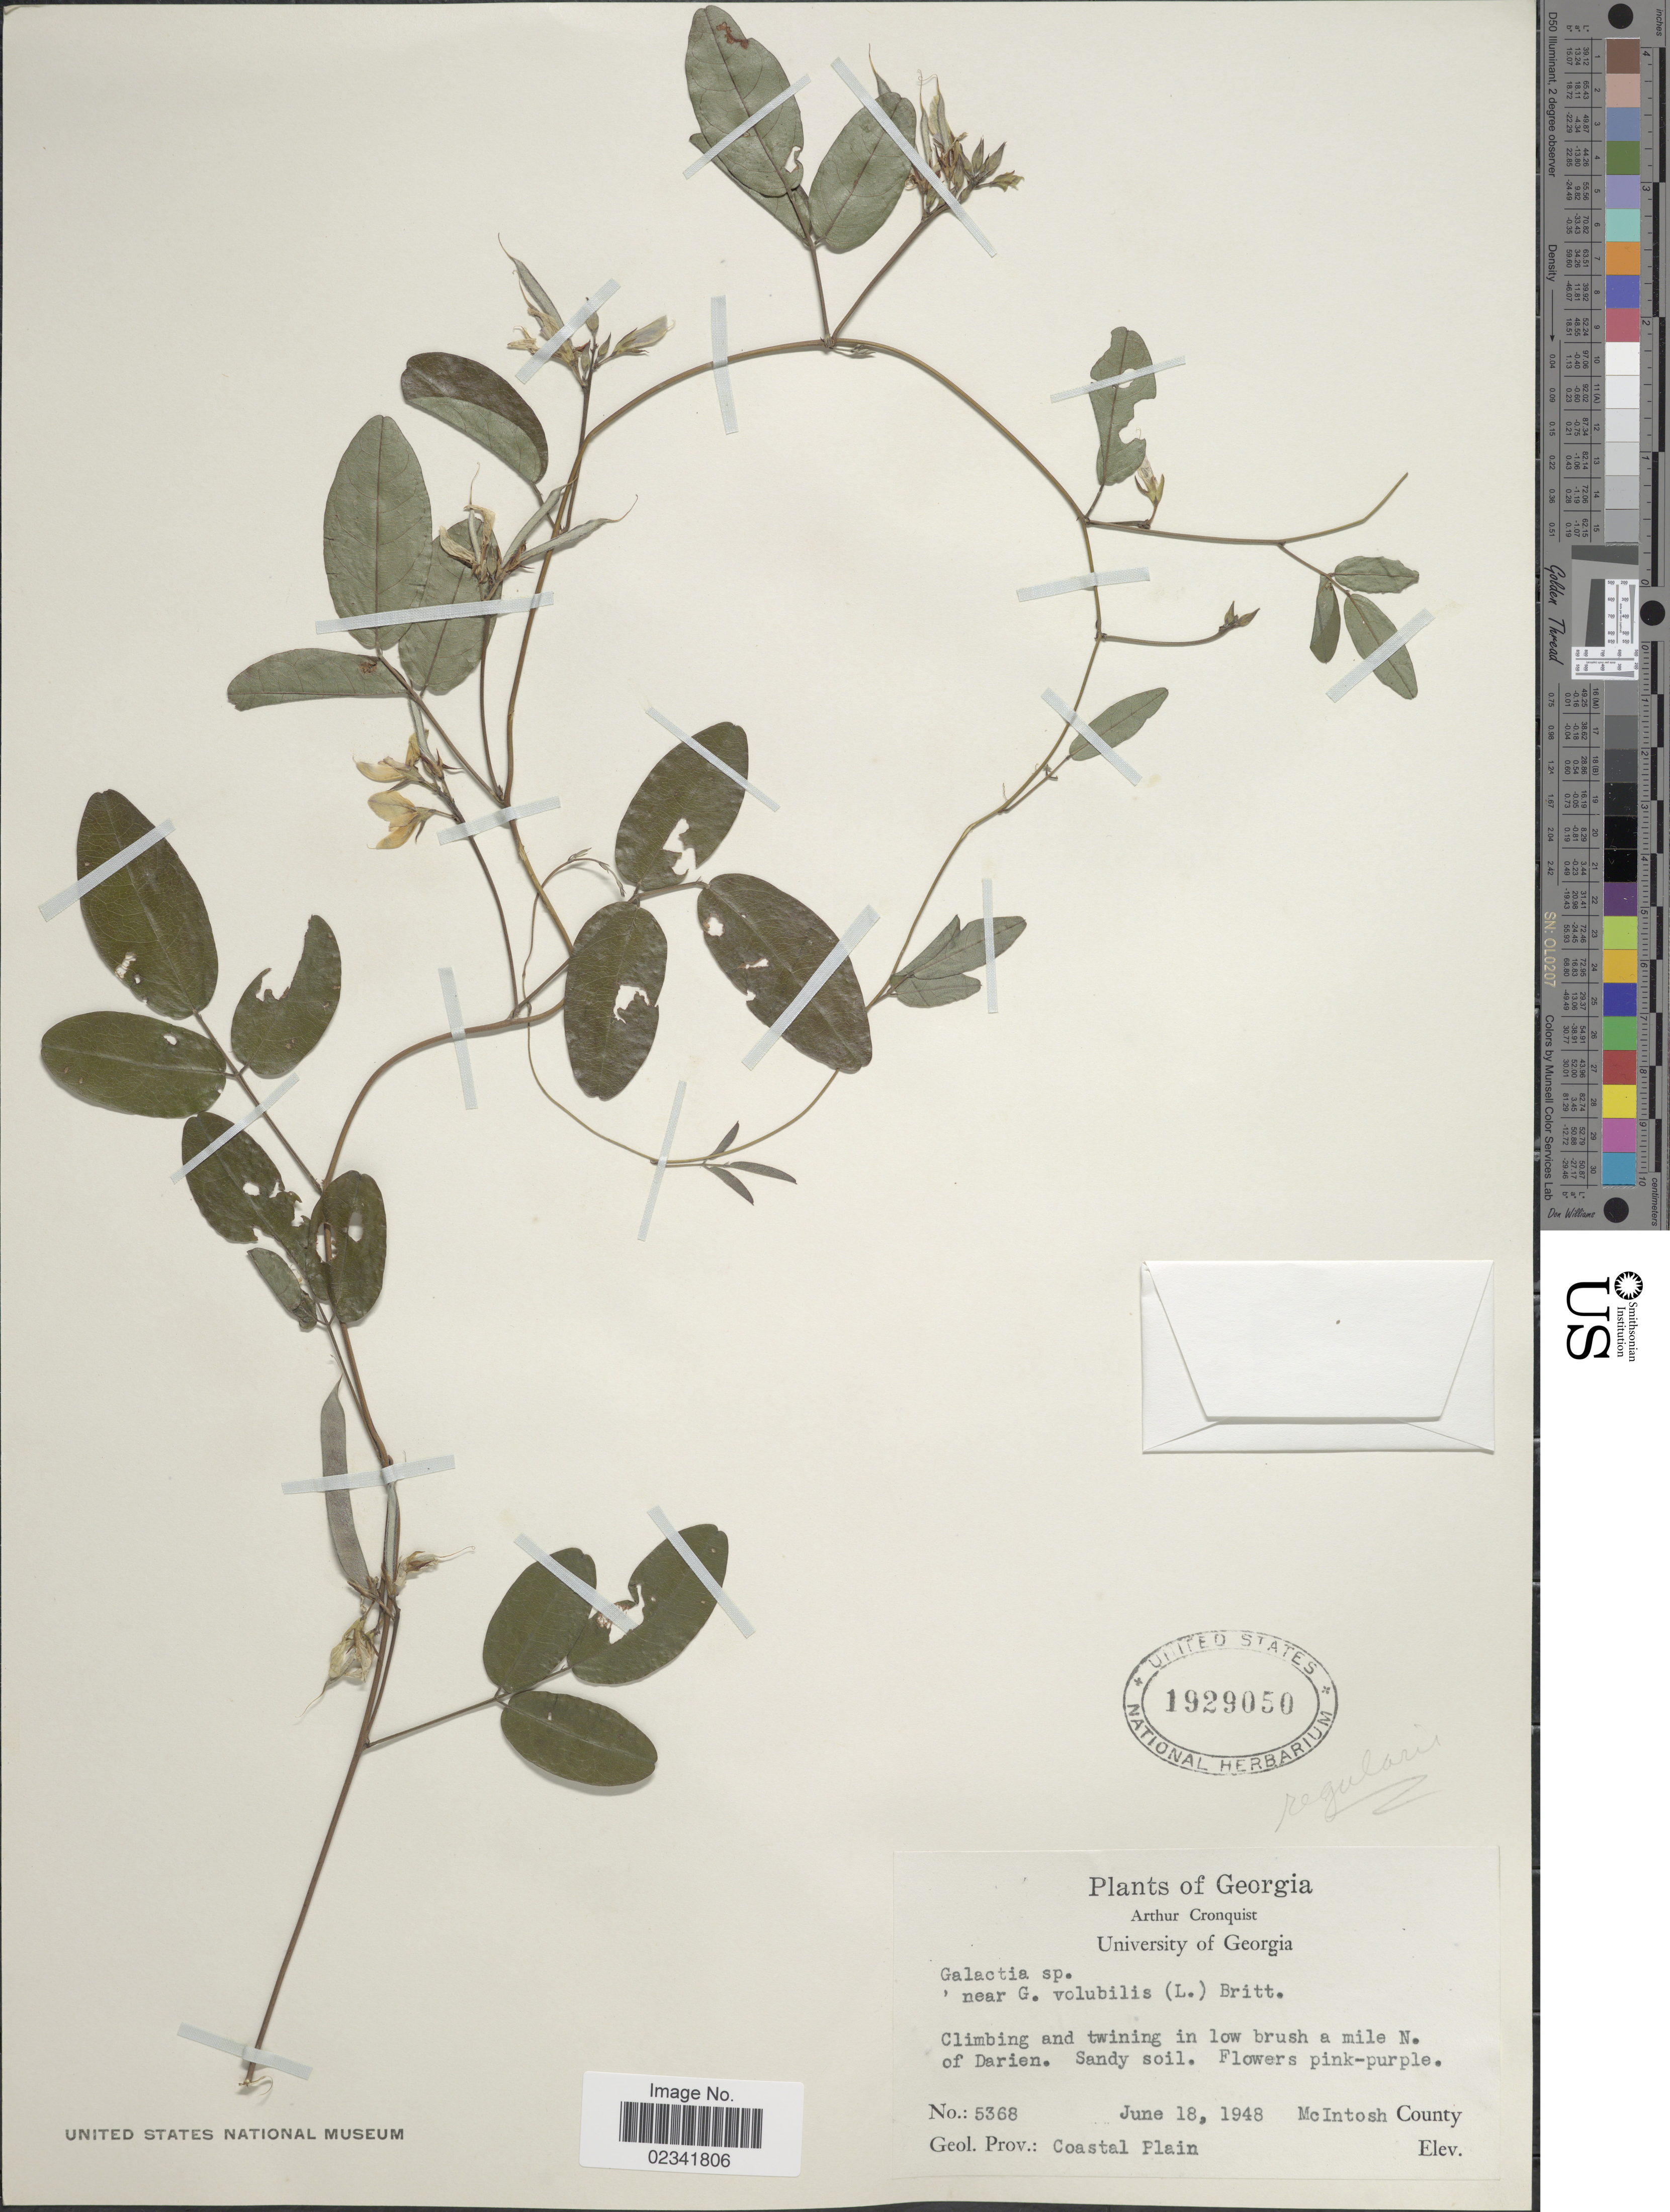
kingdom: Plantae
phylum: Tracheophyta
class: Magnoliopsida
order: Fabales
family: Fabaceae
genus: Galactia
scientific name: Galactia volubilis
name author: (L.) Britton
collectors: A. J. Cronquist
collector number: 5368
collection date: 1948-06-18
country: United States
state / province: Georgia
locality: A mile N. of Darien, McIntosh County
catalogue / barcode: US 1929050